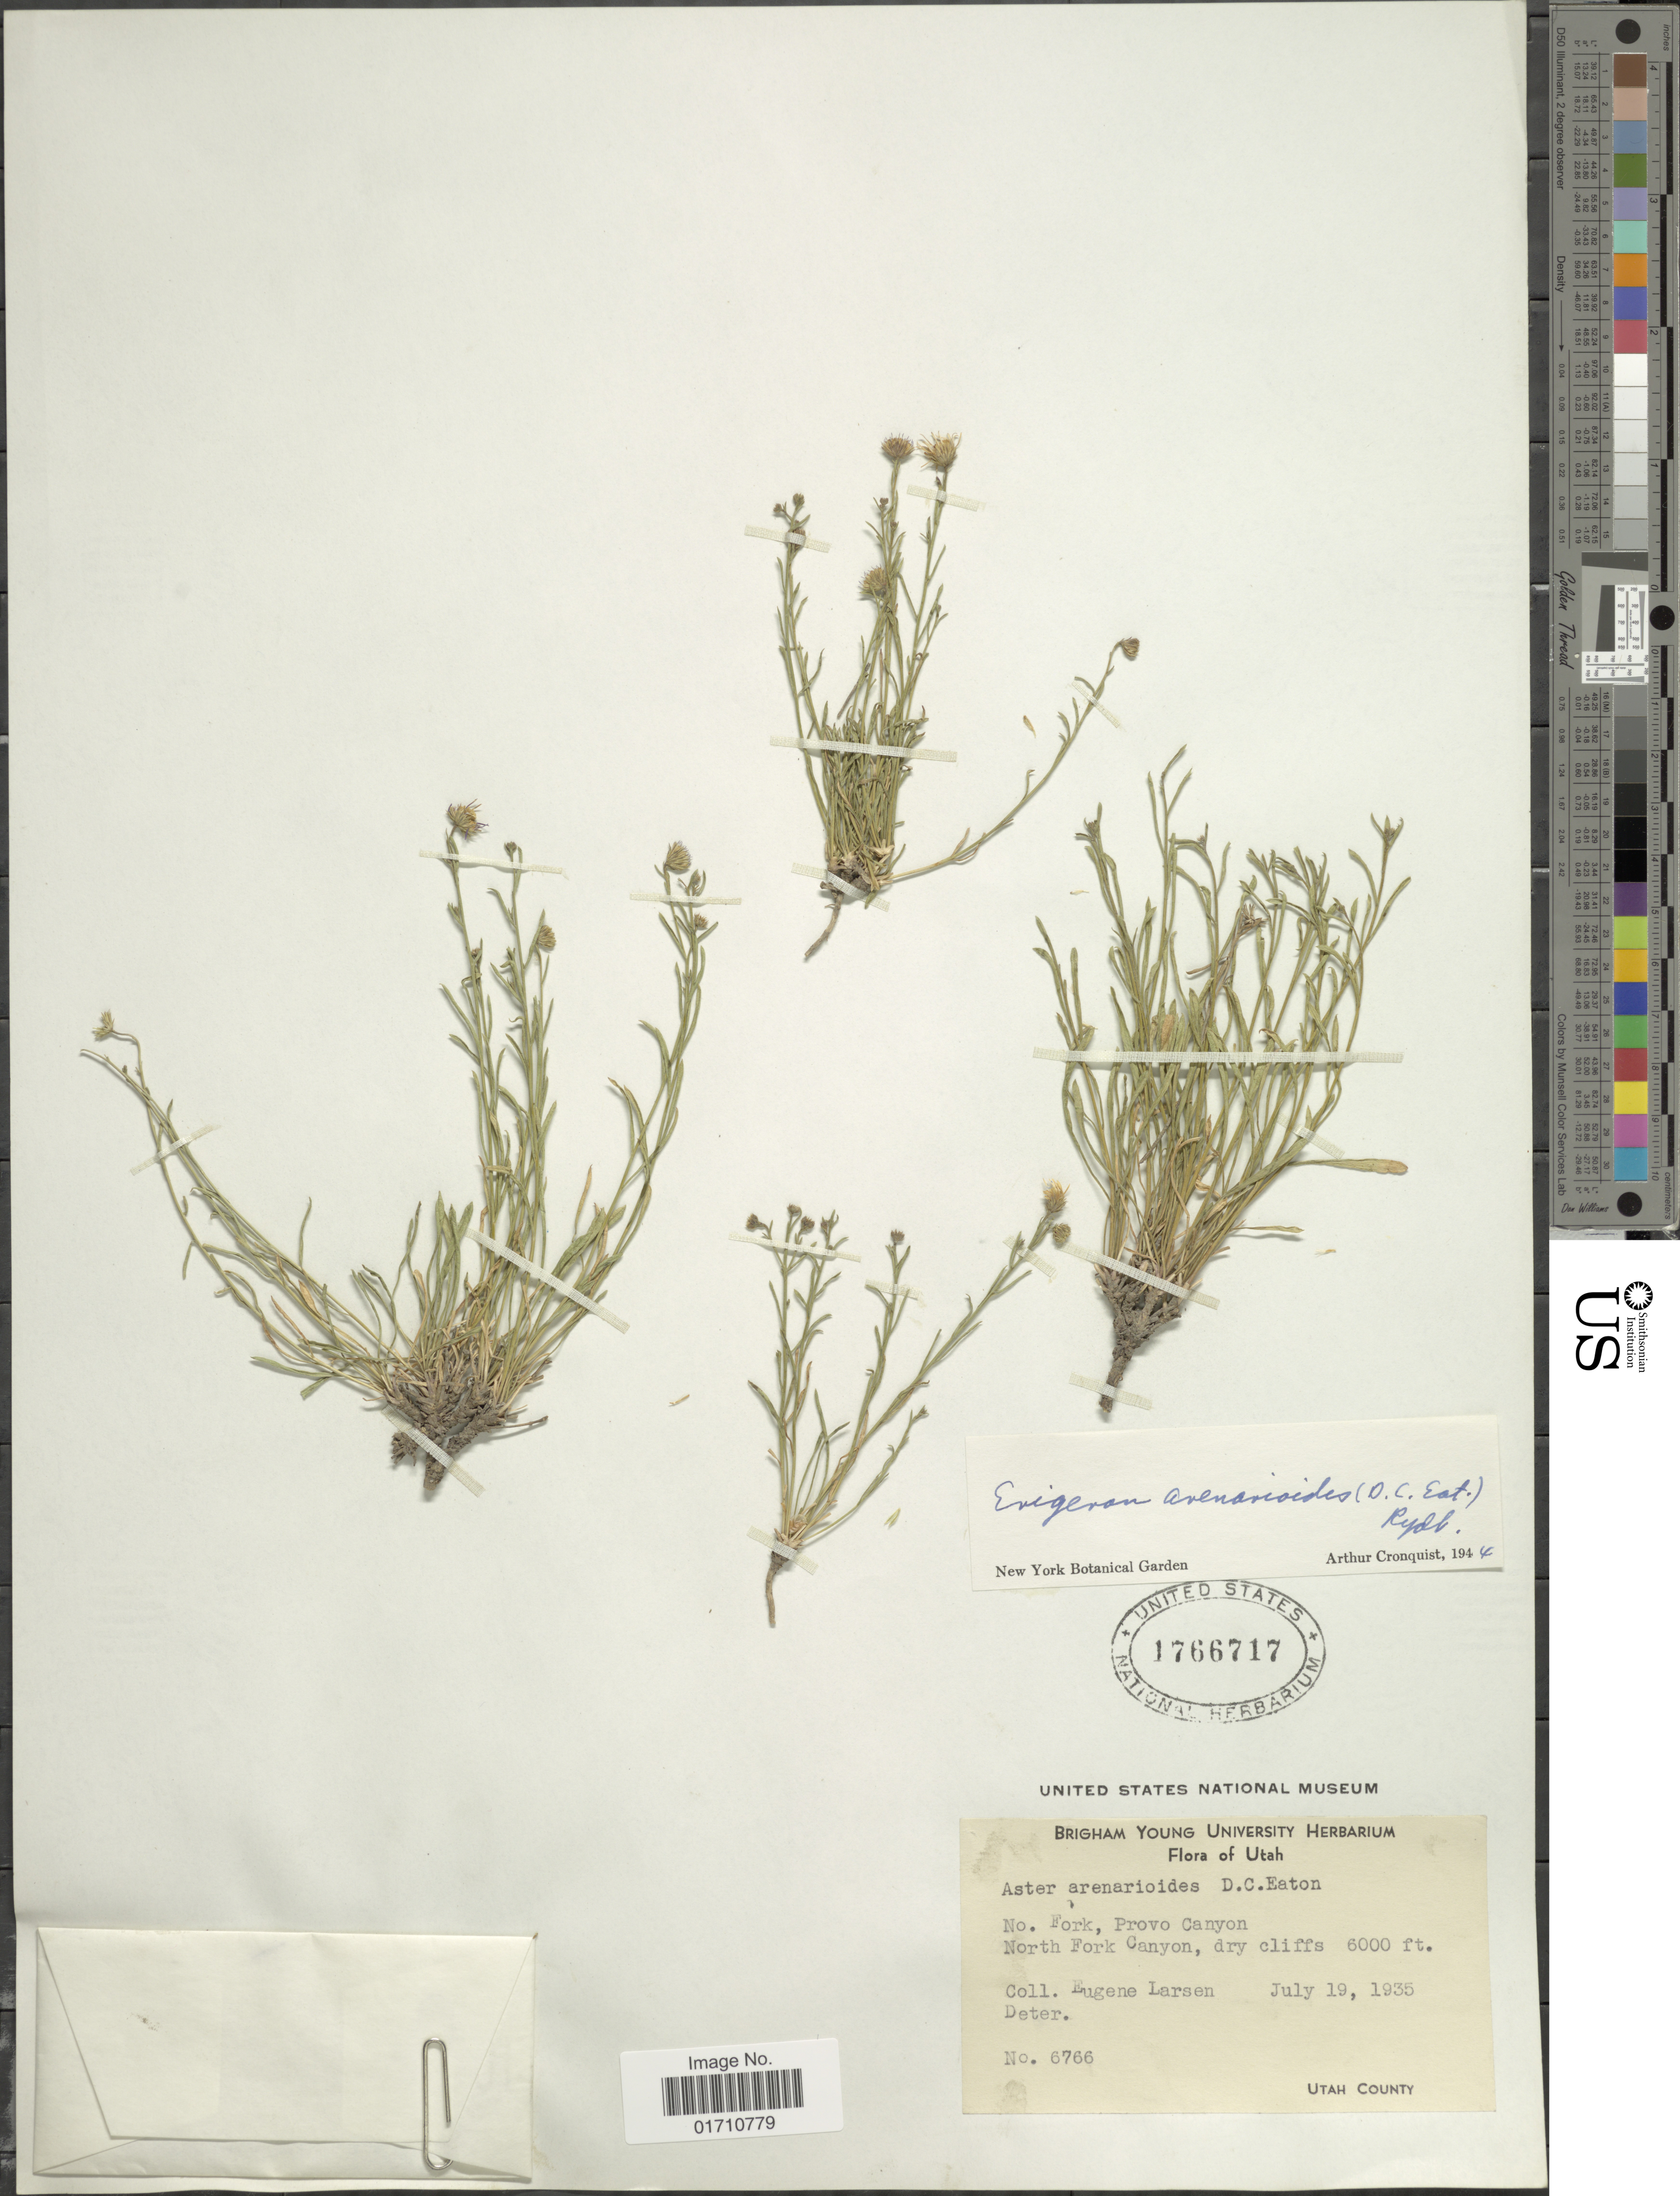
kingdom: Plantae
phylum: Tracheophyta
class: Magnoliopsida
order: Asterales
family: Asteraceae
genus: Erigeron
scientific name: Erigeron arenarioides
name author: (D.C. Eaton) Rydb.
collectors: E. C. Larsen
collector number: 6766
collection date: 1935-07-19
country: United States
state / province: Utah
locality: Fork, Provo Canyon, North Fork Canyon, dry cliffs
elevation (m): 1829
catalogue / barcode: US 1766717